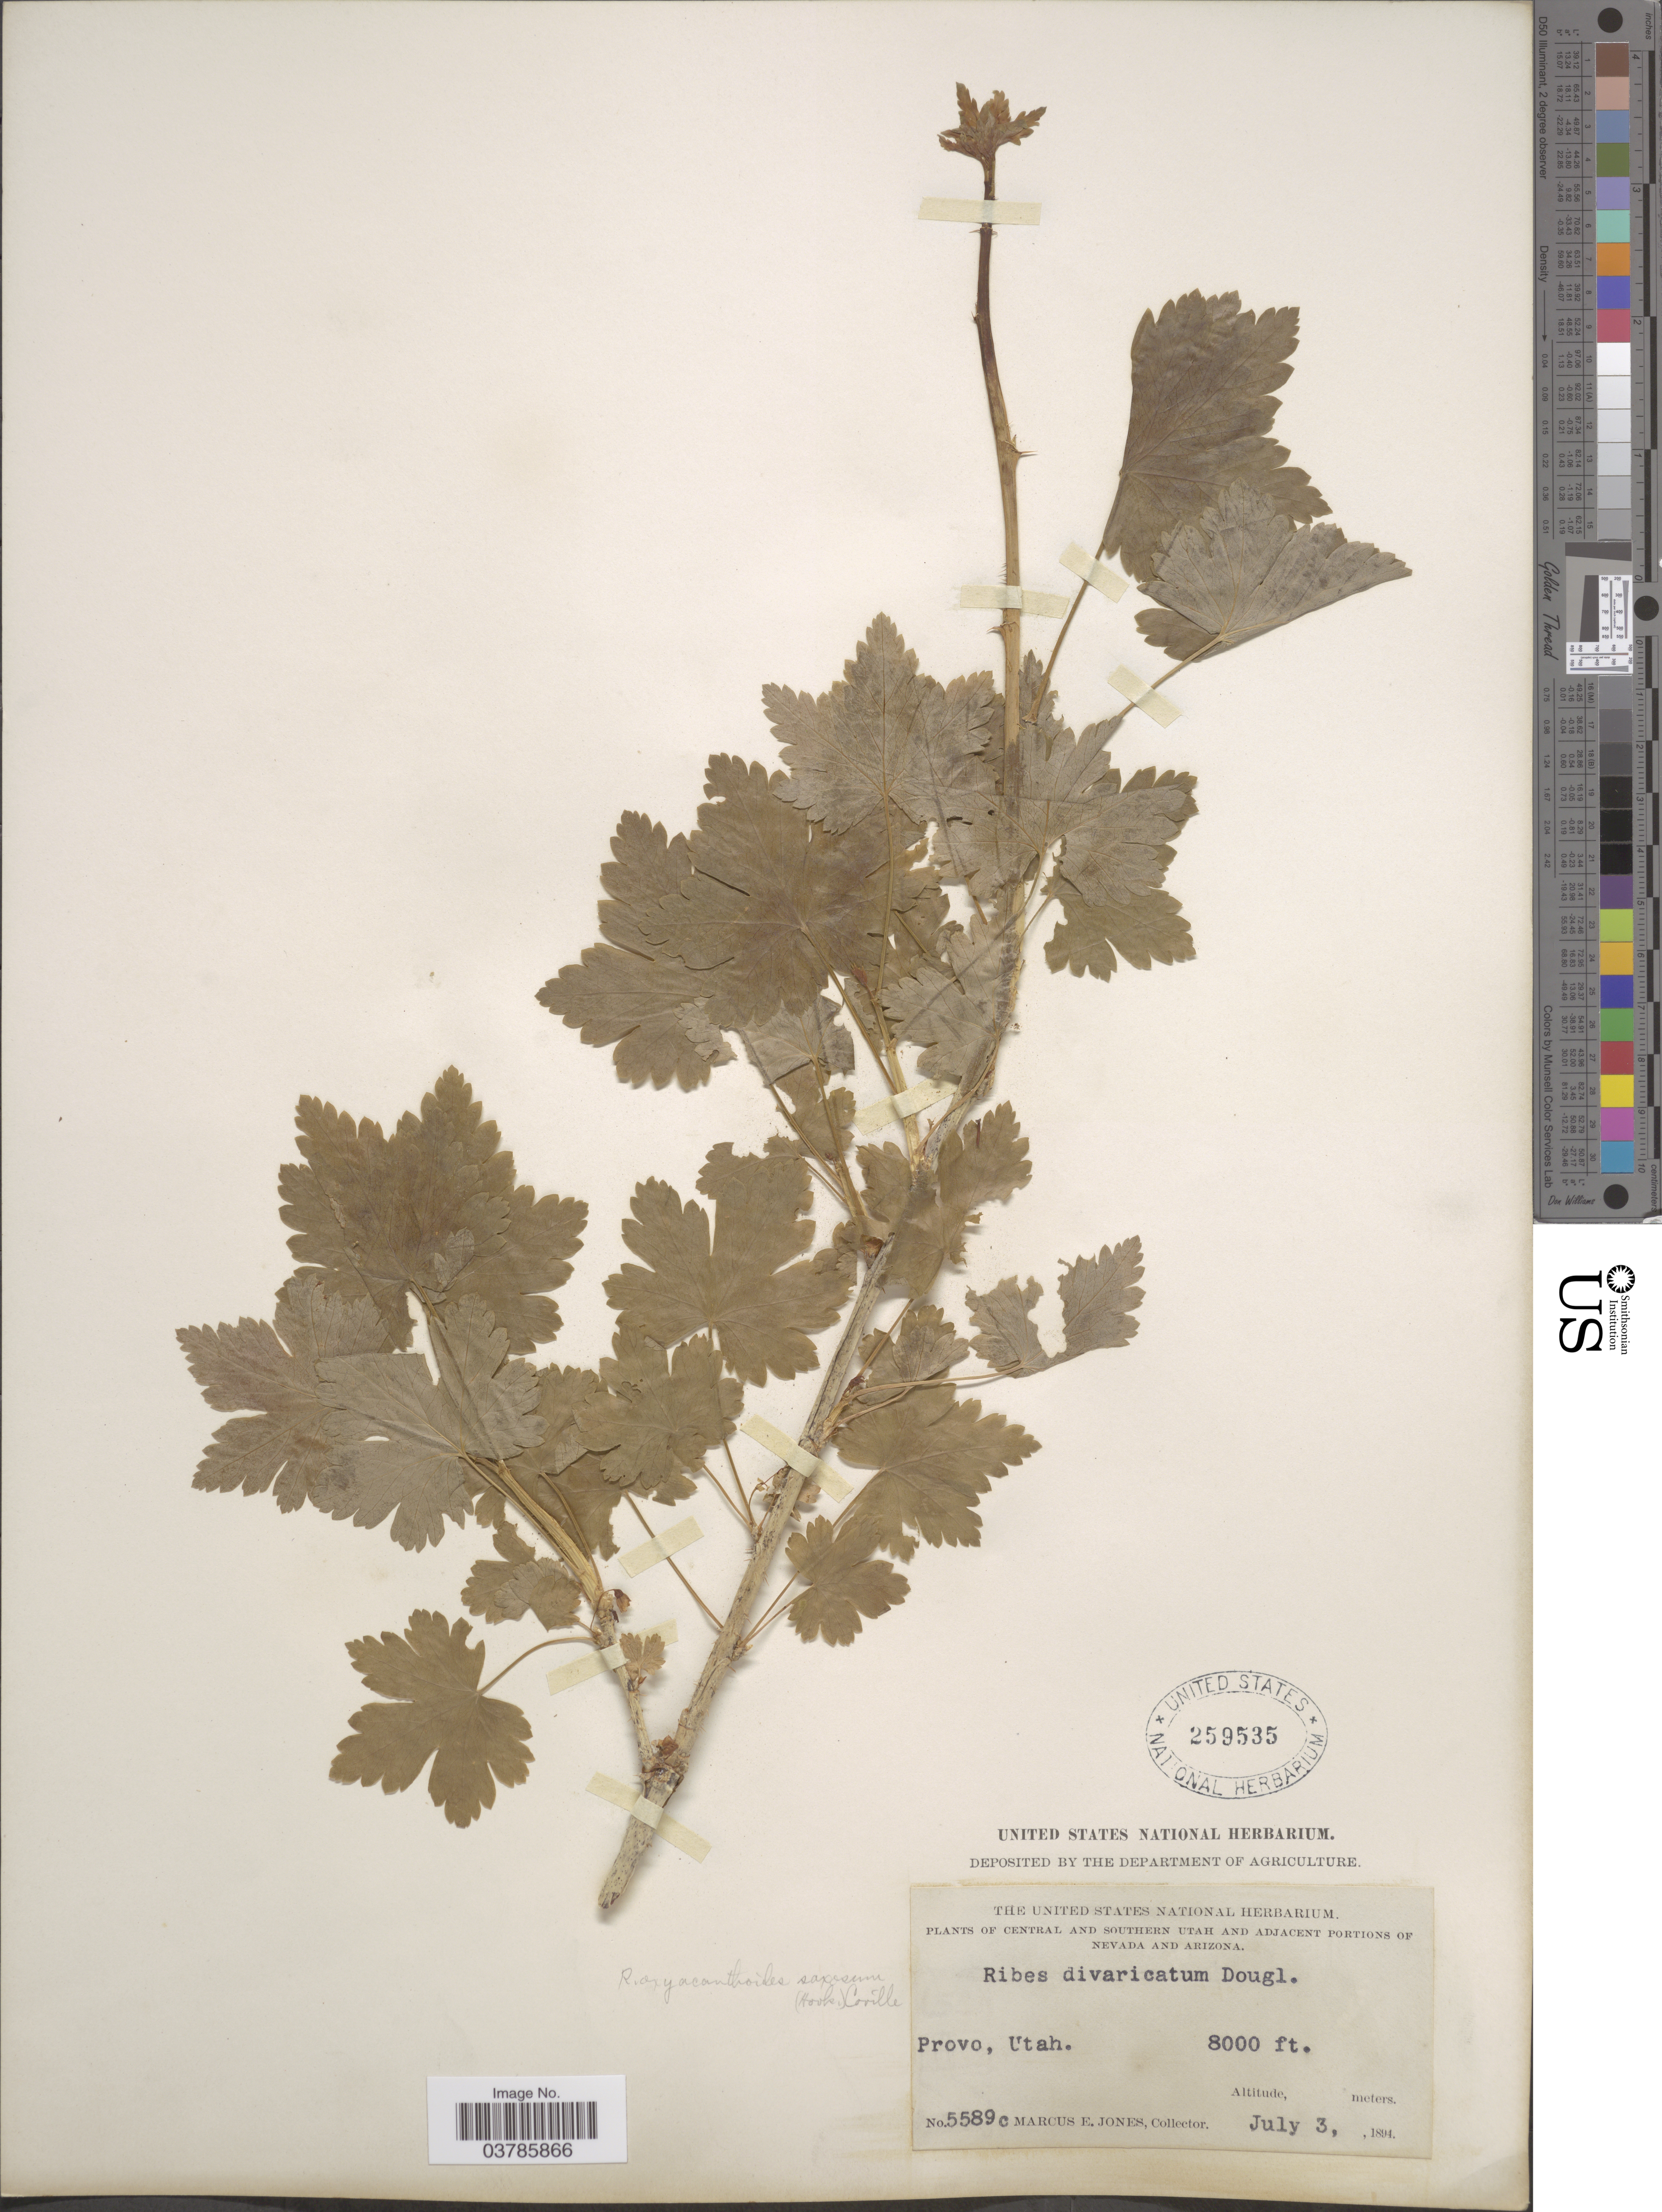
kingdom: Plantae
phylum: Tracheophyta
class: Magnoliopsida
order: Saxifragales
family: Grossulariaceae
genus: Ribes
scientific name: Ribes inerme var. inerme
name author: Rydb.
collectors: M. E. Jones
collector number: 5589c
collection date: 1894-07-03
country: United States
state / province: Utah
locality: Central and Southern Utah. Provo.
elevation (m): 2438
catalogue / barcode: US 259535